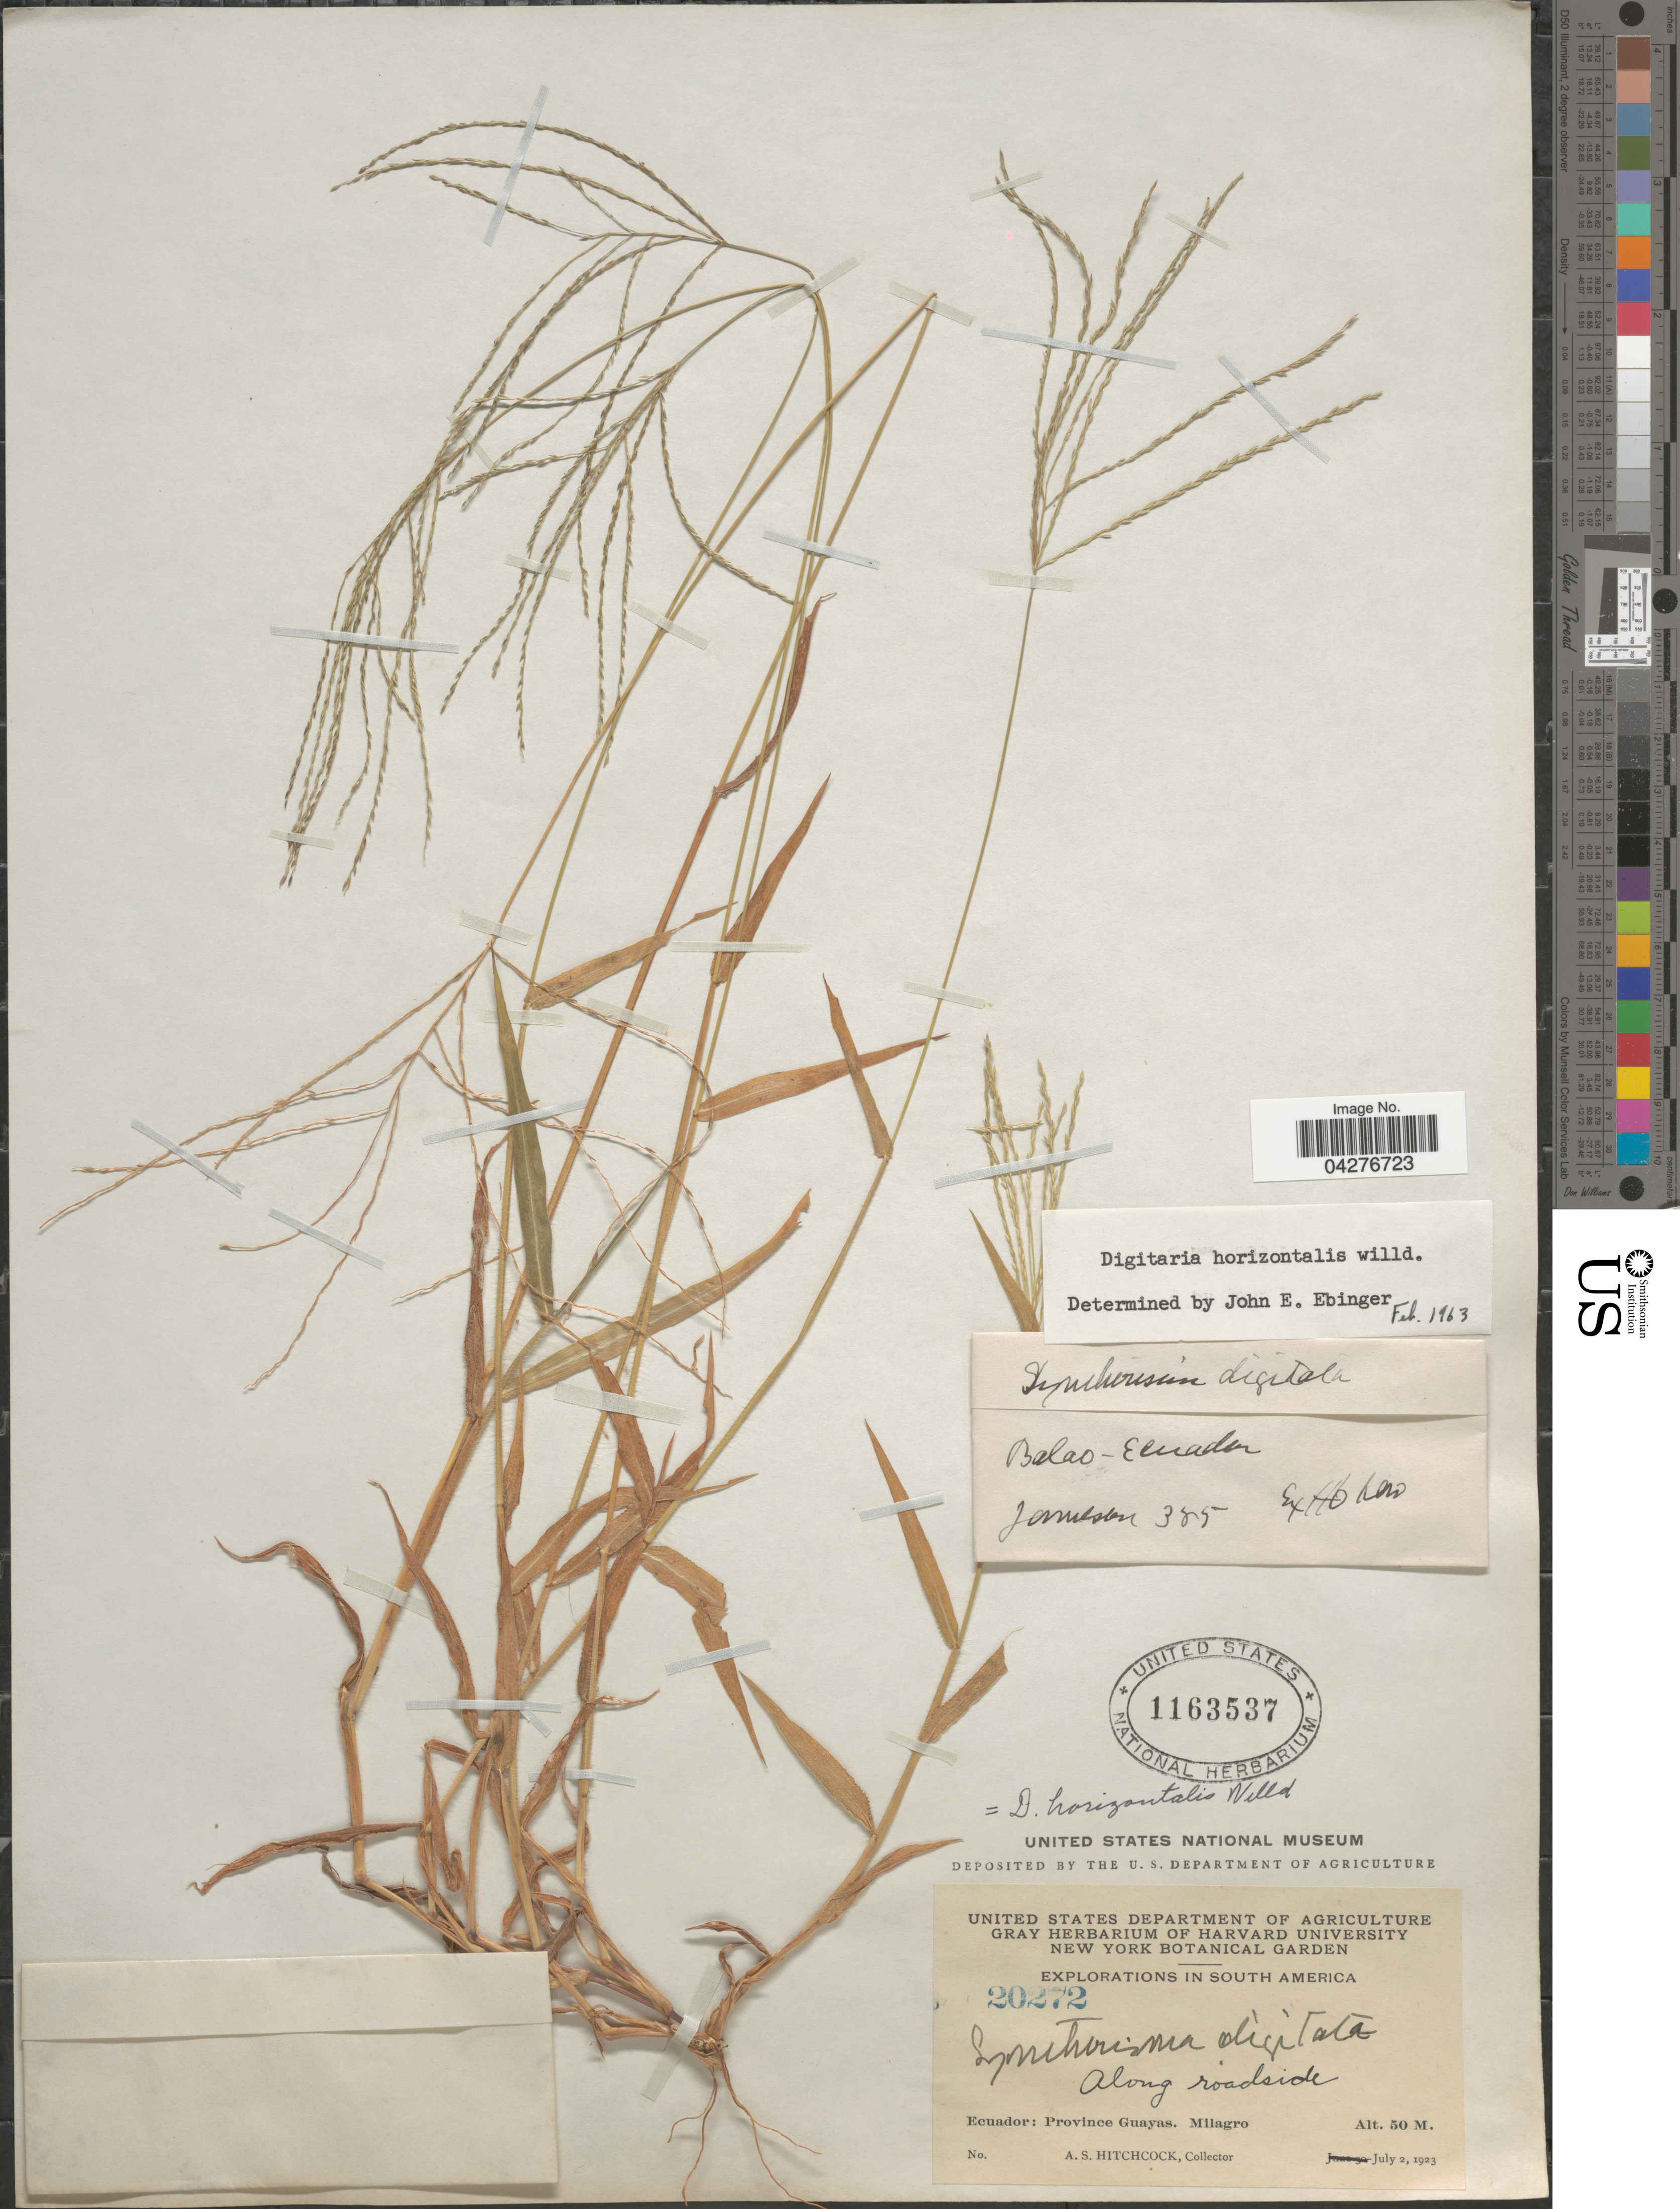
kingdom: Plantae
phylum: Tracheophyta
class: Liliopsida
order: Poales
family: Poaceae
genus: Digitaria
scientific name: Digitaria horizontalis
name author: Willd.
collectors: -- Jameson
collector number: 385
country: Ecuador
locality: Balao.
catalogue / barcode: US 1163537-2